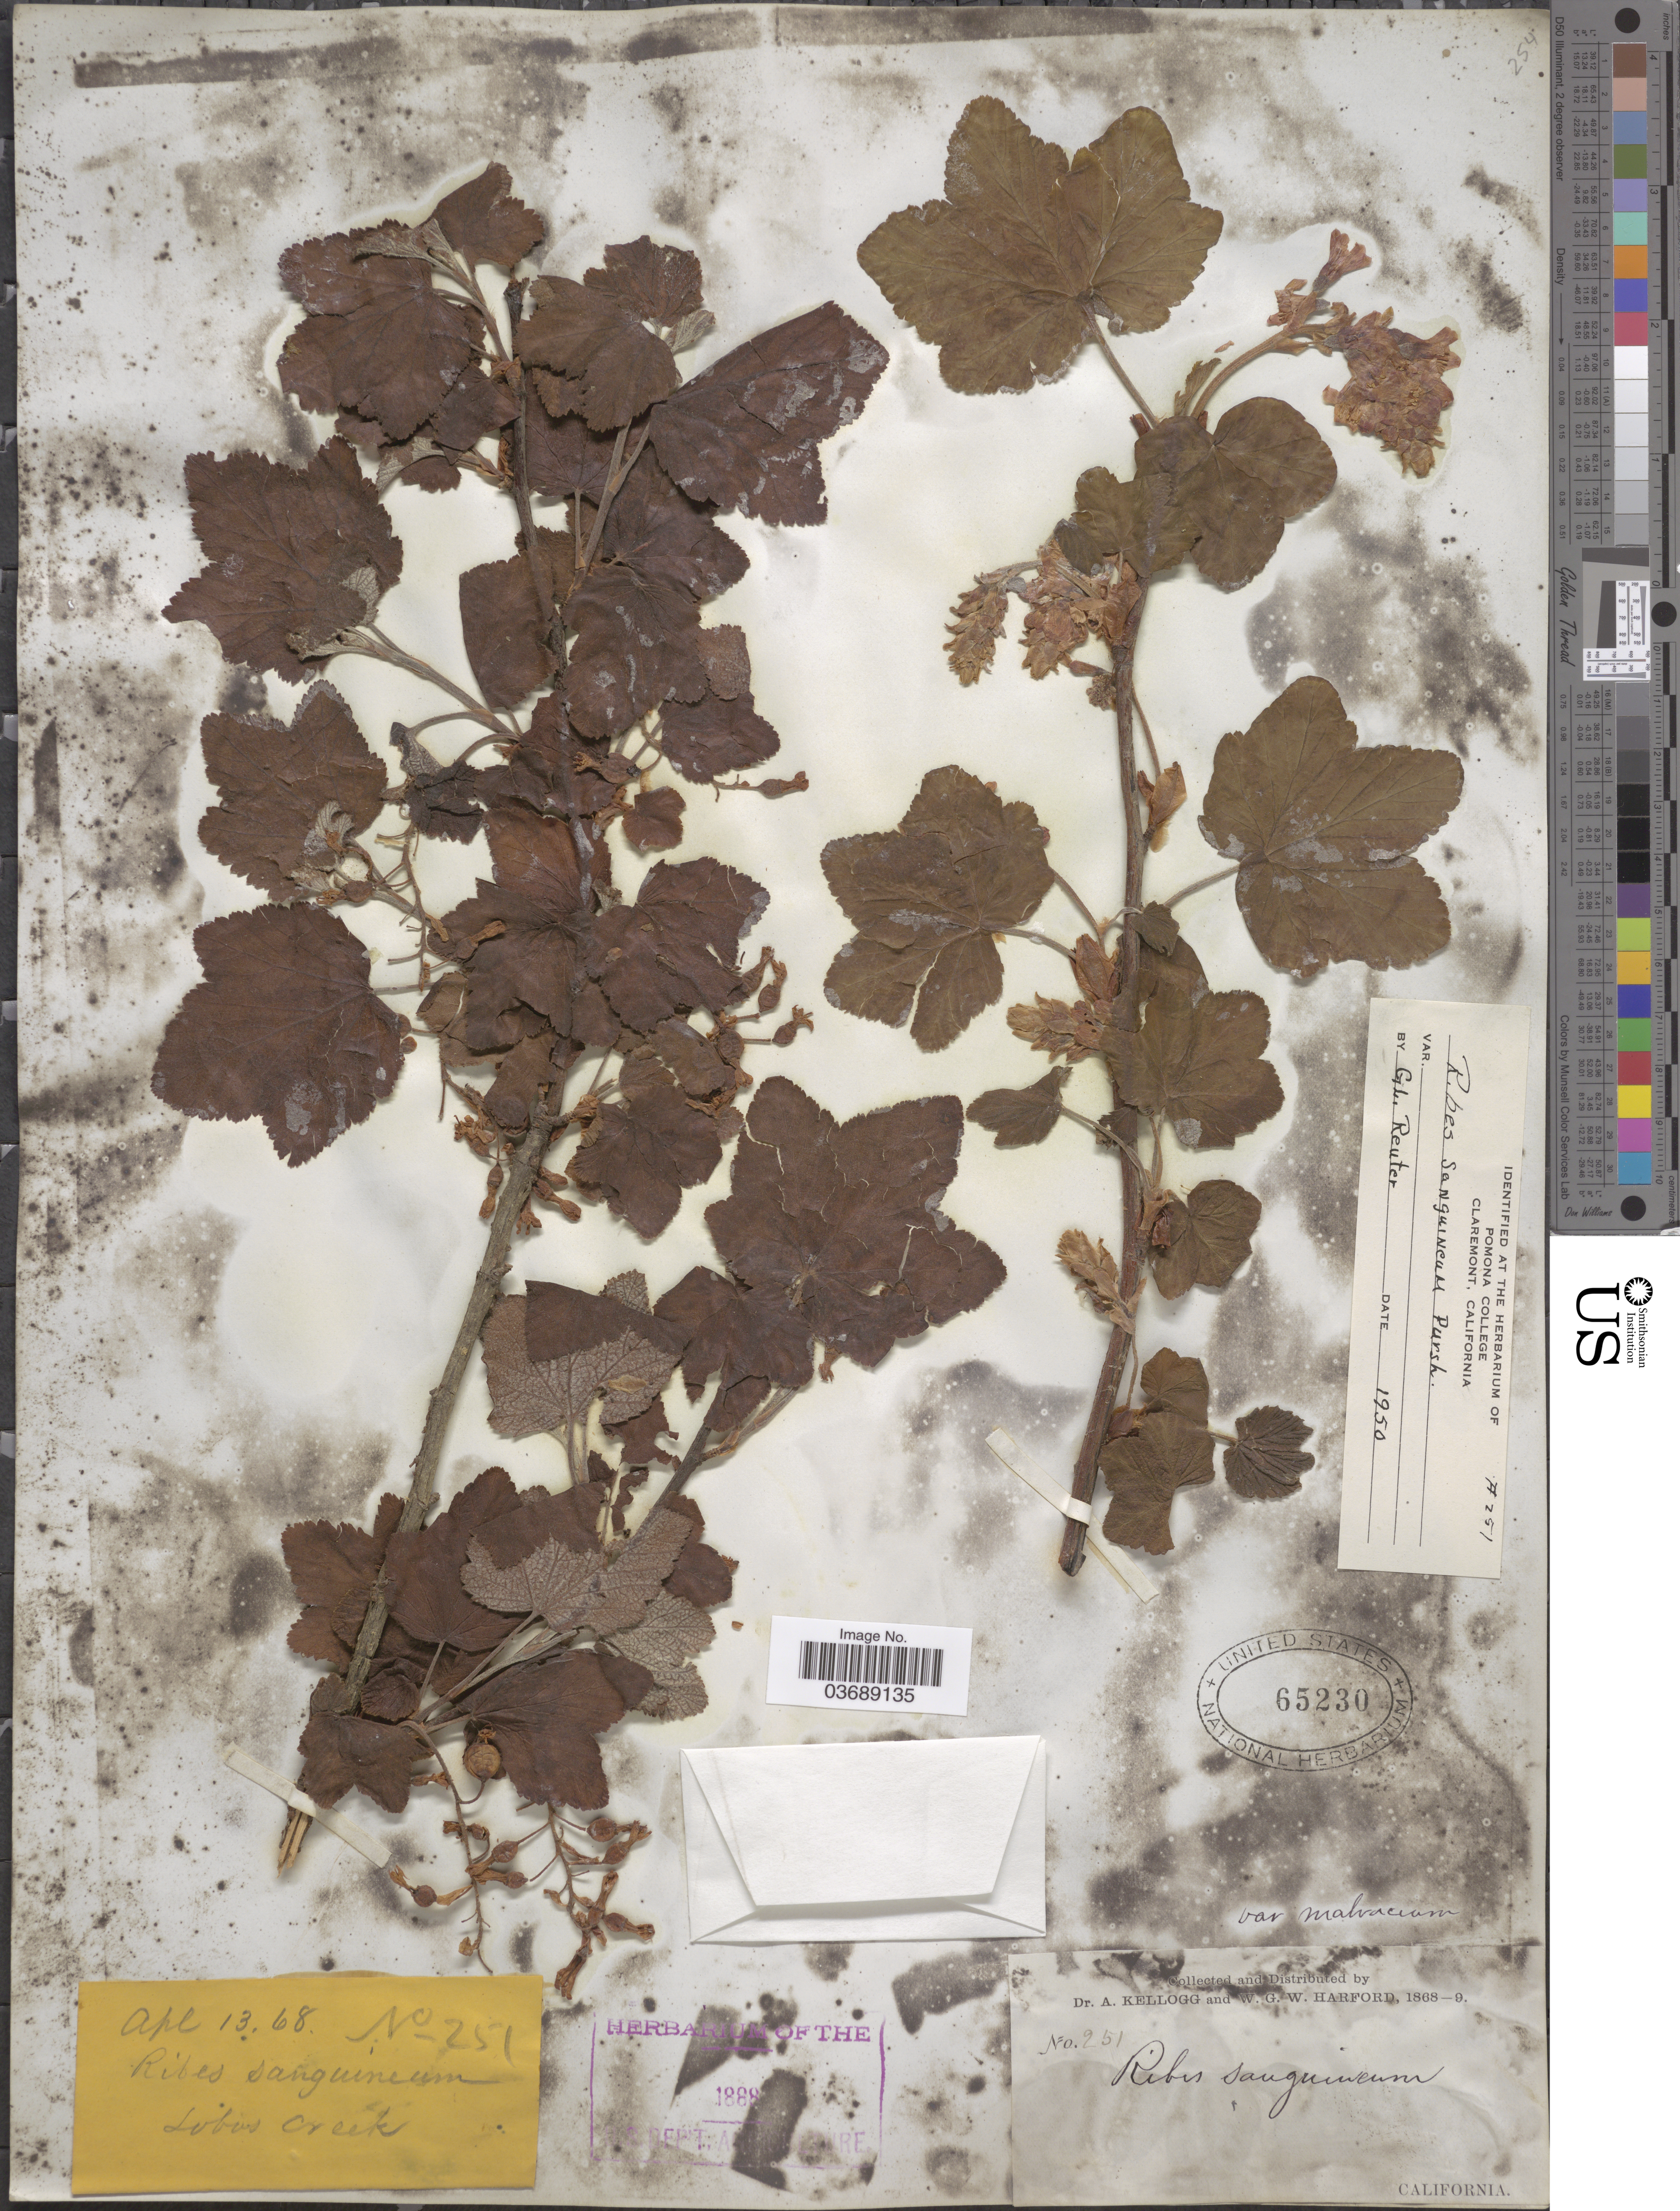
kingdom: Plantae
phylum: Tracheophyta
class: Magnoliopsida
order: Saxifragales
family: Grossulariaceae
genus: Ribes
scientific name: Ribes sanguineum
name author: Pursh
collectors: A. Kellogg & W. G. W. Harford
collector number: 251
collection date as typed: Transcribed d/m/y: 13/4/68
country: United States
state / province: California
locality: Lobos Creek.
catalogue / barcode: US 65230